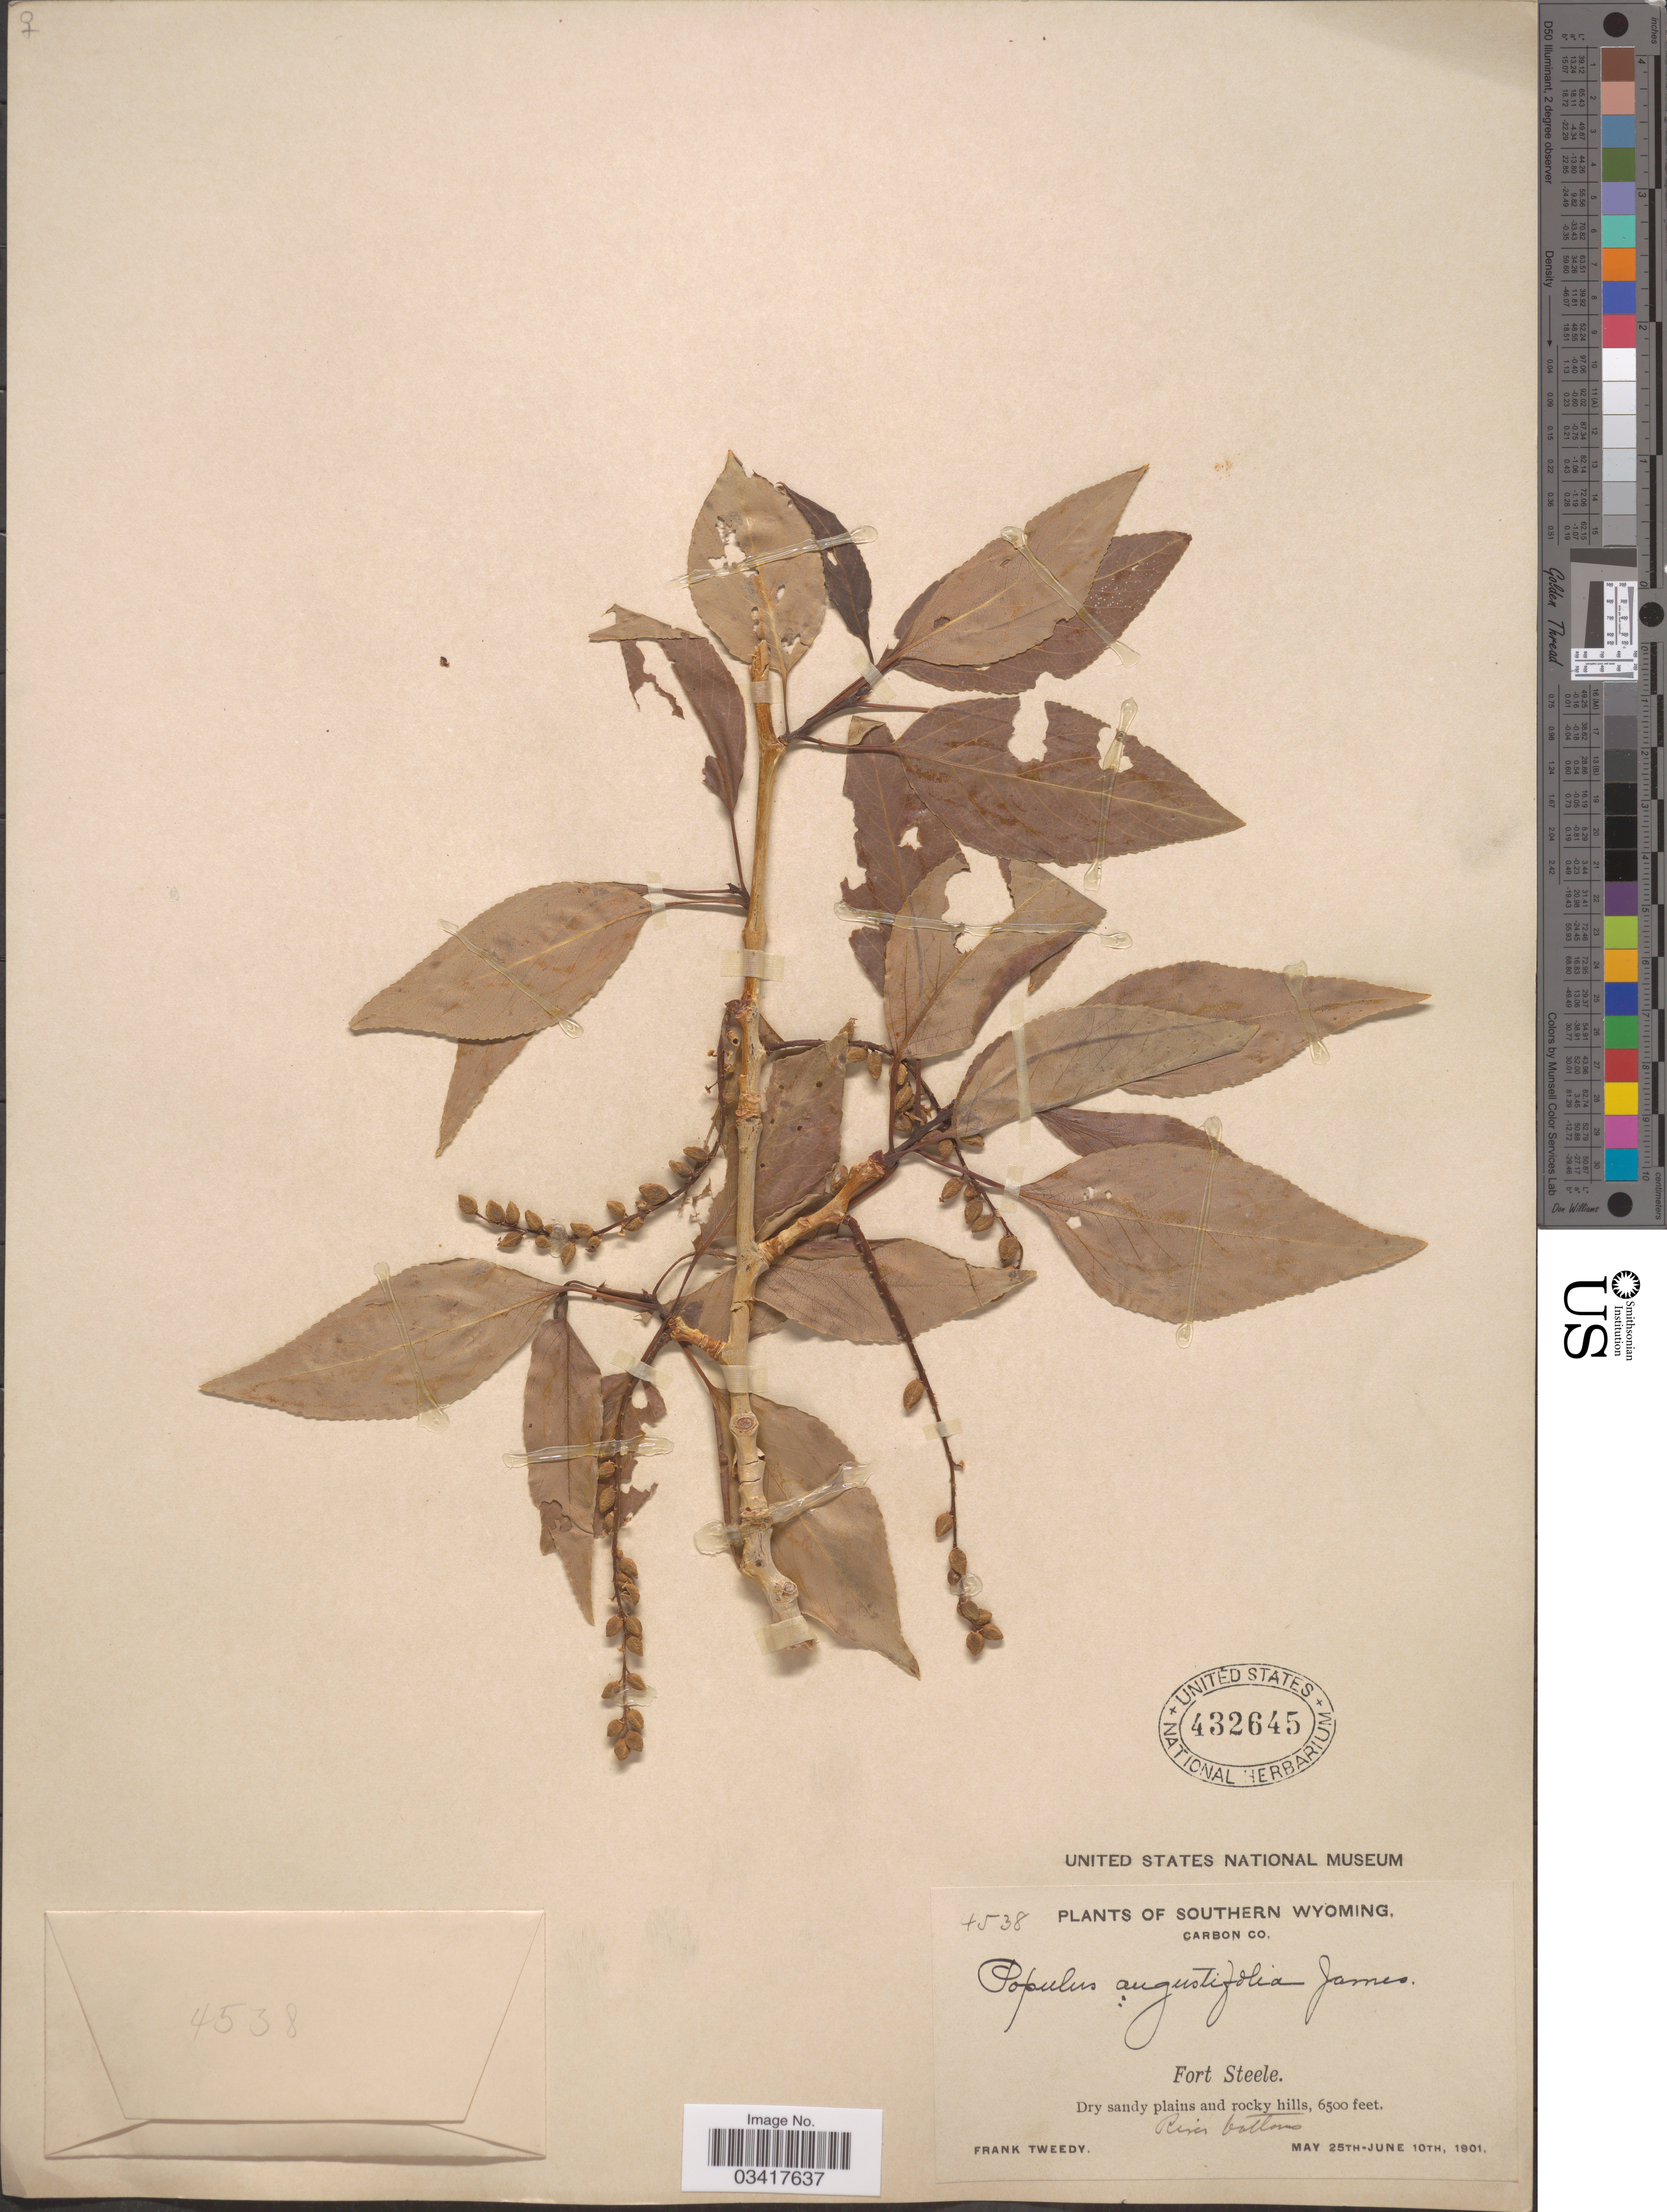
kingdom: Plantae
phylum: Tracheophyta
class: Magnoliopsida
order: Malpighiales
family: Salicaceae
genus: Populus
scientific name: Populus angustifolia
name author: E. James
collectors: F. Tweedy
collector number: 4538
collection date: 1901-05-25/1901-06-10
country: United States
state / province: Wyoming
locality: Southern Wyoming. Carbon Co. Fort Steele.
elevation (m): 1981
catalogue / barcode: US 432645